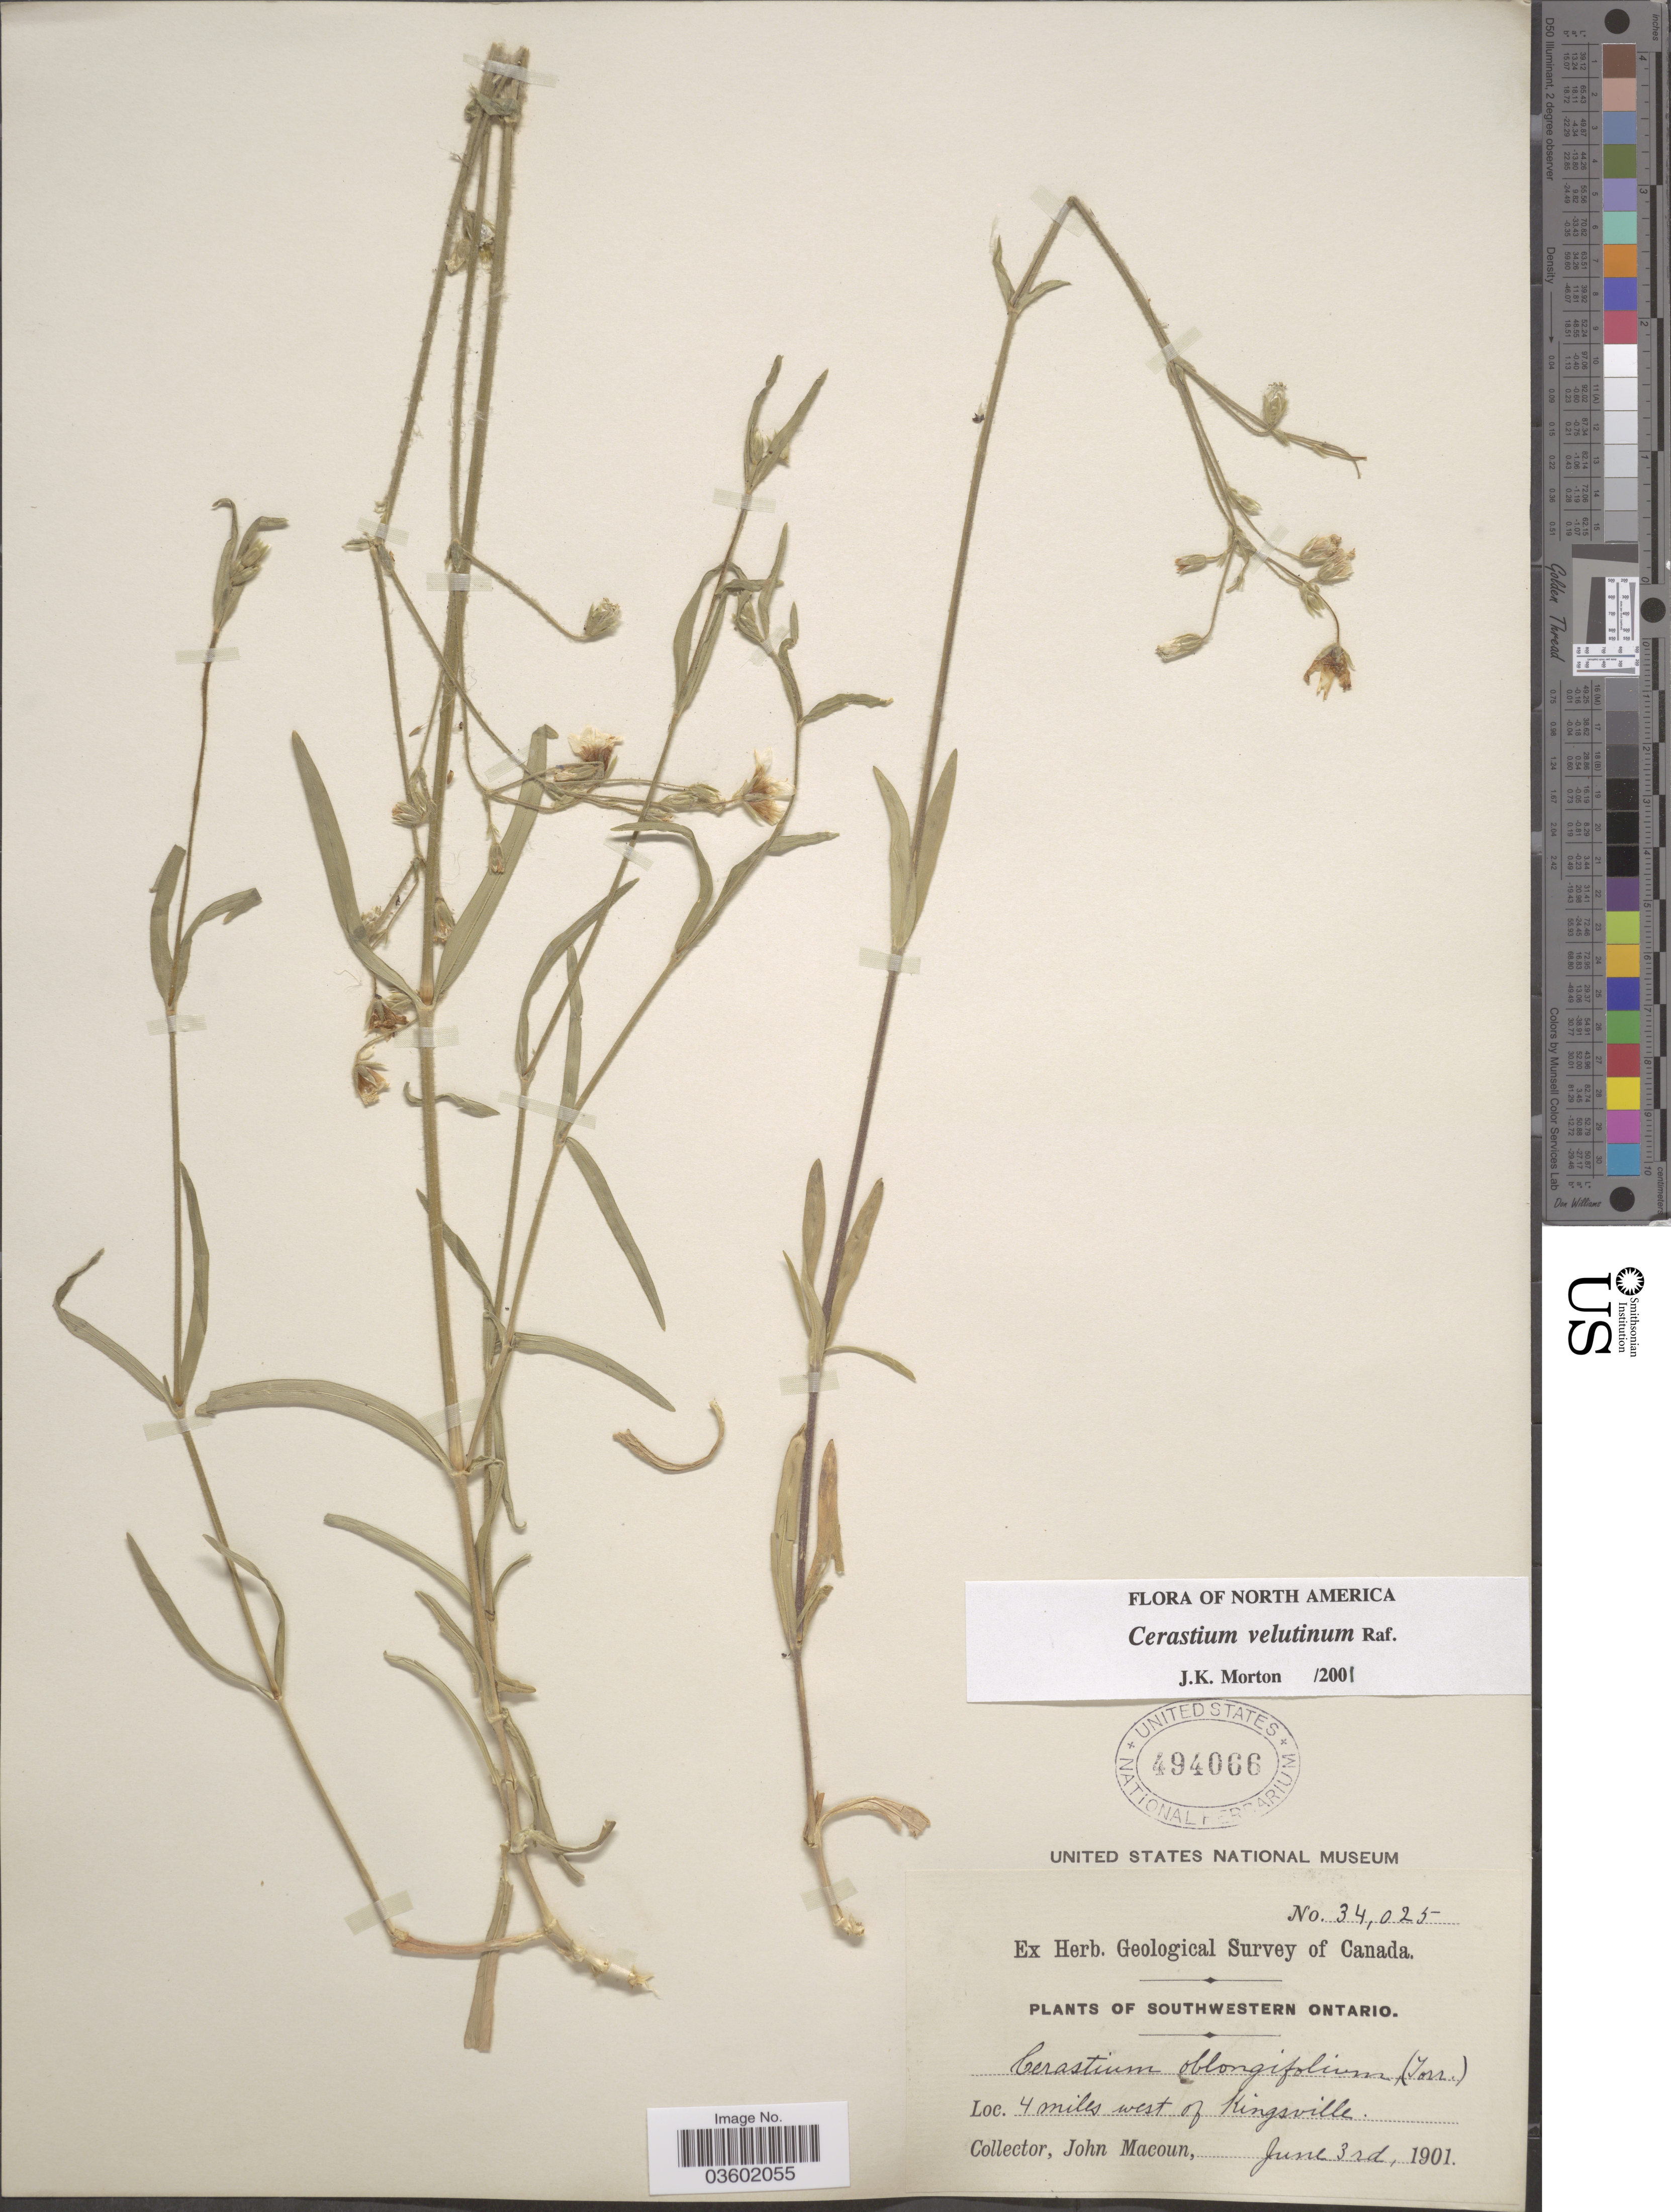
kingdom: Plantae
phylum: Tracheophyta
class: Magnoliopsida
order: Caryophyllales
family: Caryophyllaceae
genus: Cerastium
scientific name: Cerastium velutinum var. velutinum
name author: Raf.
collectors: J. Macoun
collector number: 34025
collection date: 1901-06-03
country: Canada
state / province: Ontario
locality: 4 miles west of Kingsville.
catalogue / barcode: US 494066